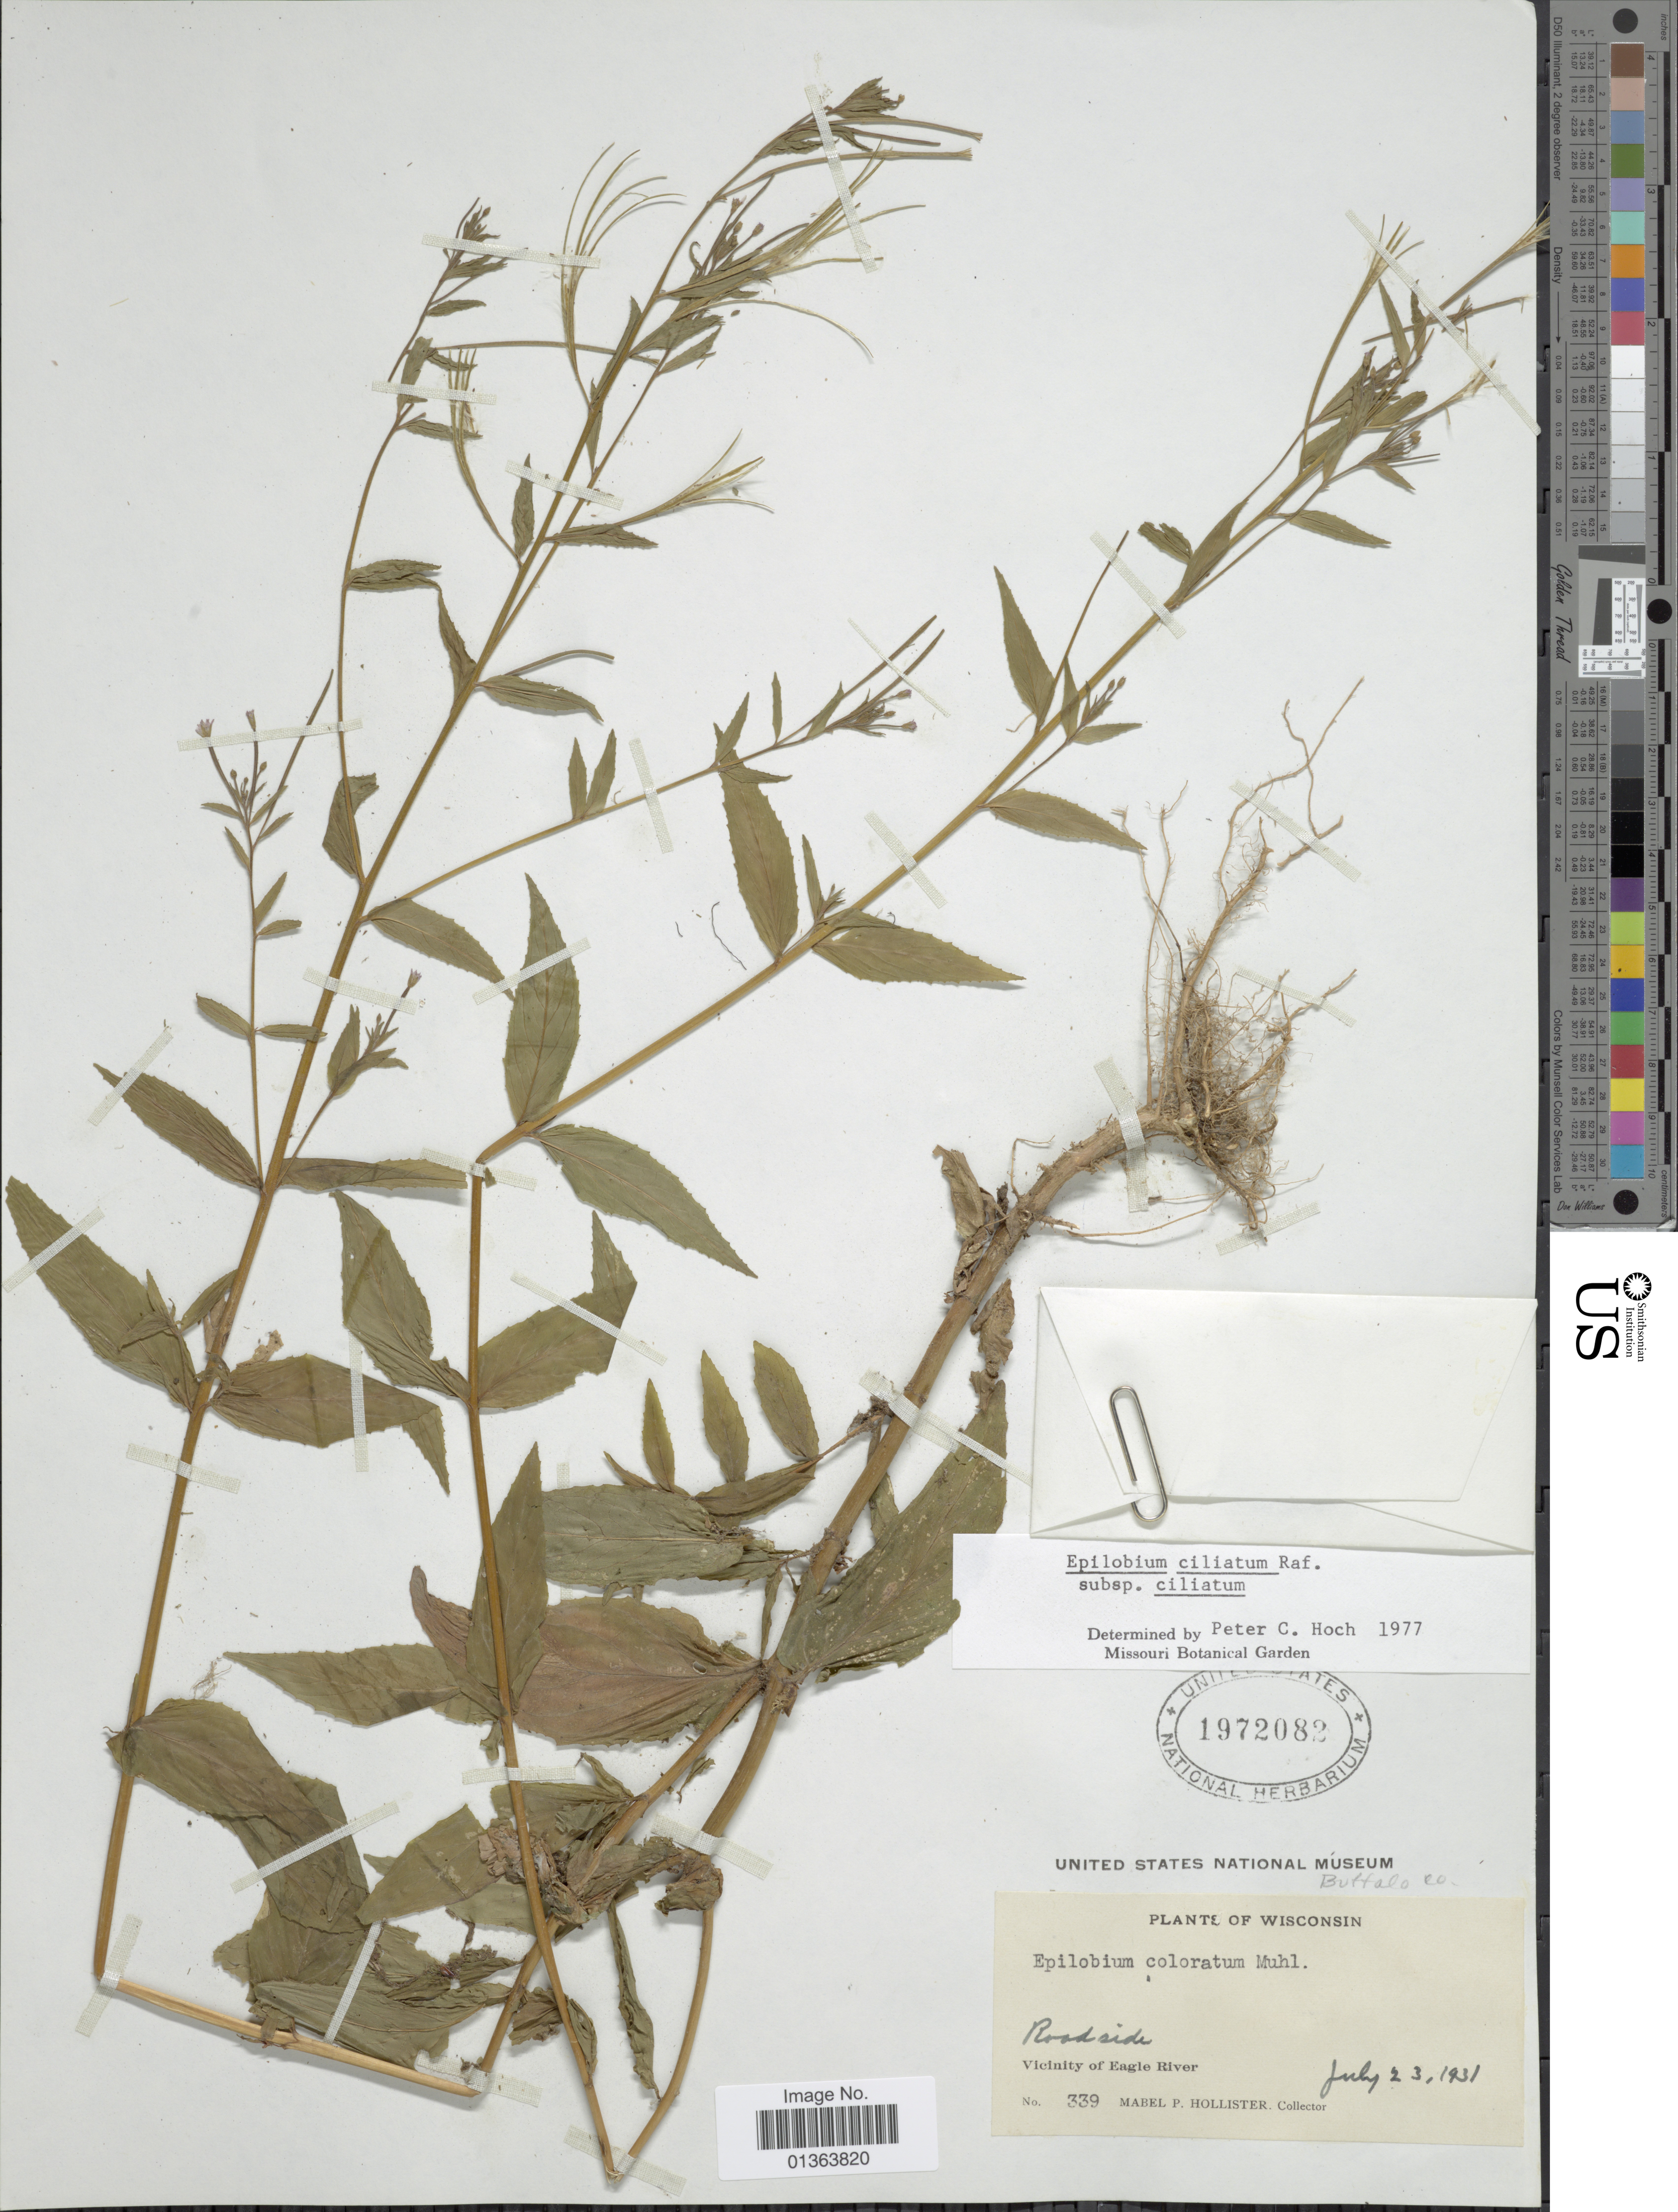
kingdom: Plantae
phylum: Tracheophyta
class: Magnoliopsida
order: Myrtales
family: Onagraceae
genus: Epilobium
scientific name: Epilobium ciliatum subsp. ciliatum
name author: Raf.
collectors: M. Hollister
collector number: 339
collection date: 1931-07-23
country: United States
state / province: Wisconsin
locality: Vicinity of Eagle River.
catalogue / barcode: US 1972082